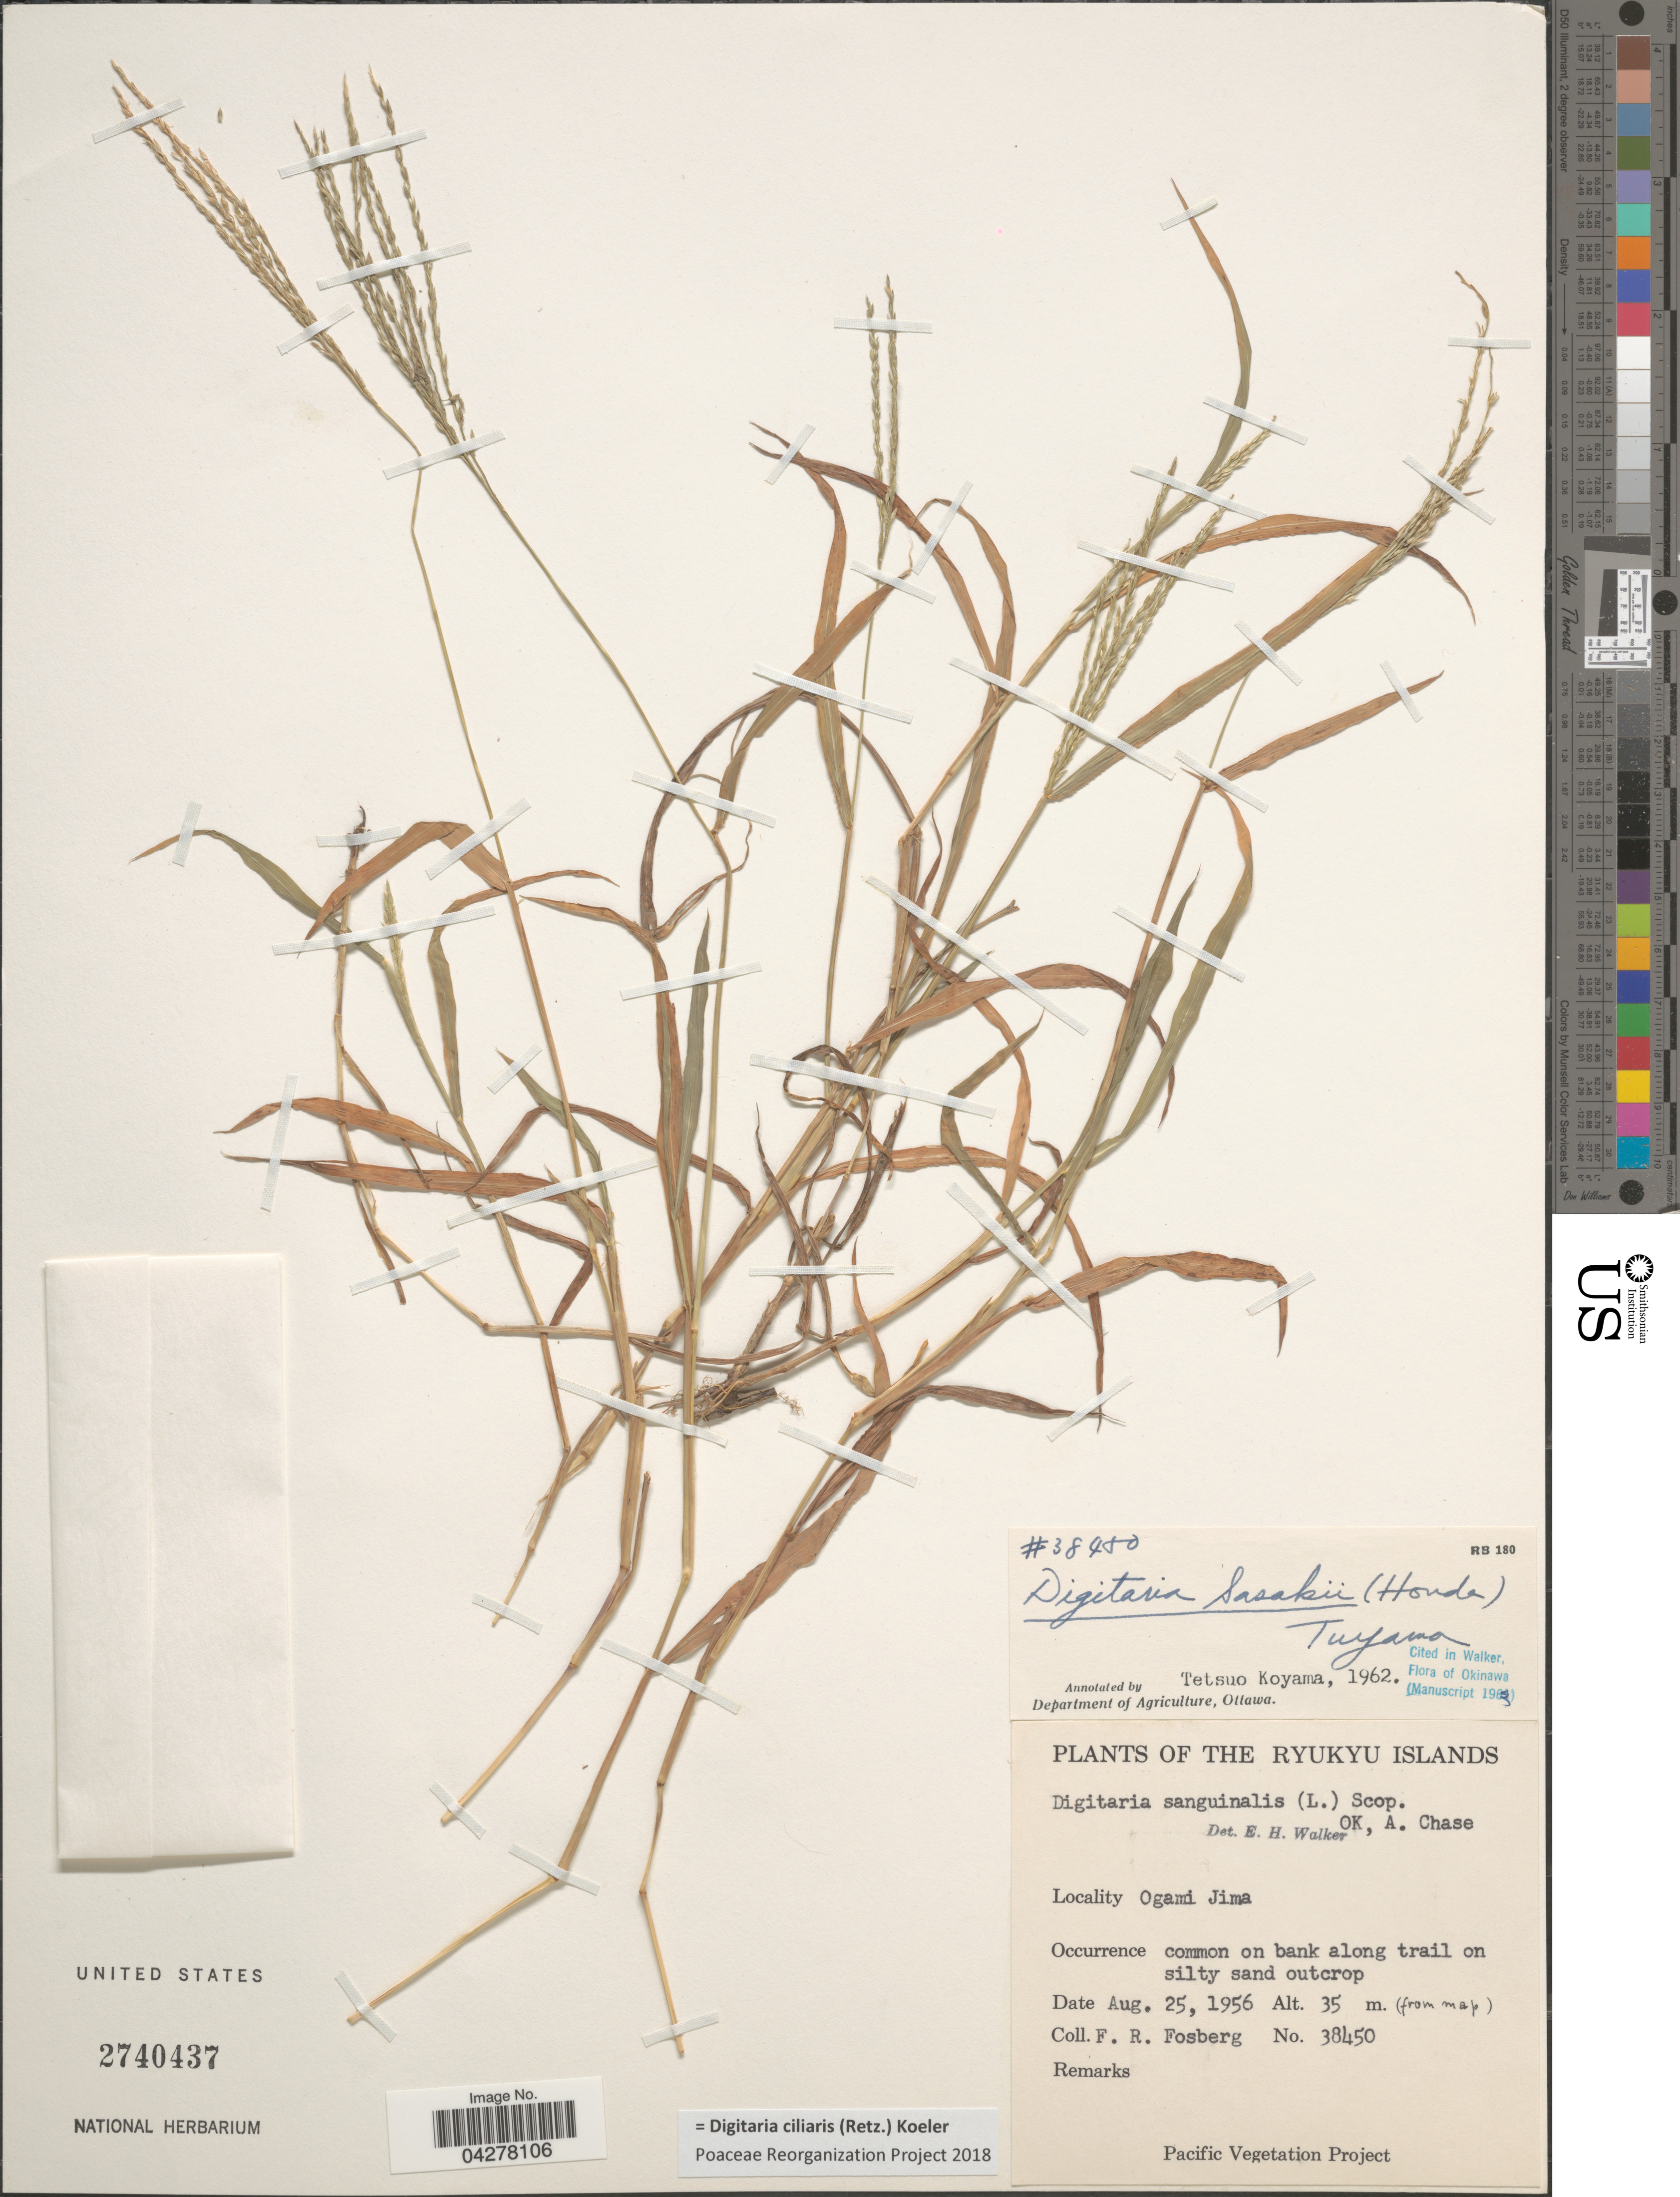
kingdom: Plantae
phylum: Tracheophyta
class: Liliopsida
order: Poales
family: Poaceae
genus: Digitaria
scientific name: Digitaria ciliaris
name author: (Retz.) Koeler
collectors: F. R. Fosberg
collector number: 38450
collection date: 1956-08-25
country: Japan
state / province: Okinawa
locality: The Ryukyu Islands. Ogami Jima. Common on bank along trail on silty sand outcrop.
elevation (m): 35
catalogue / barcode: US 2740437